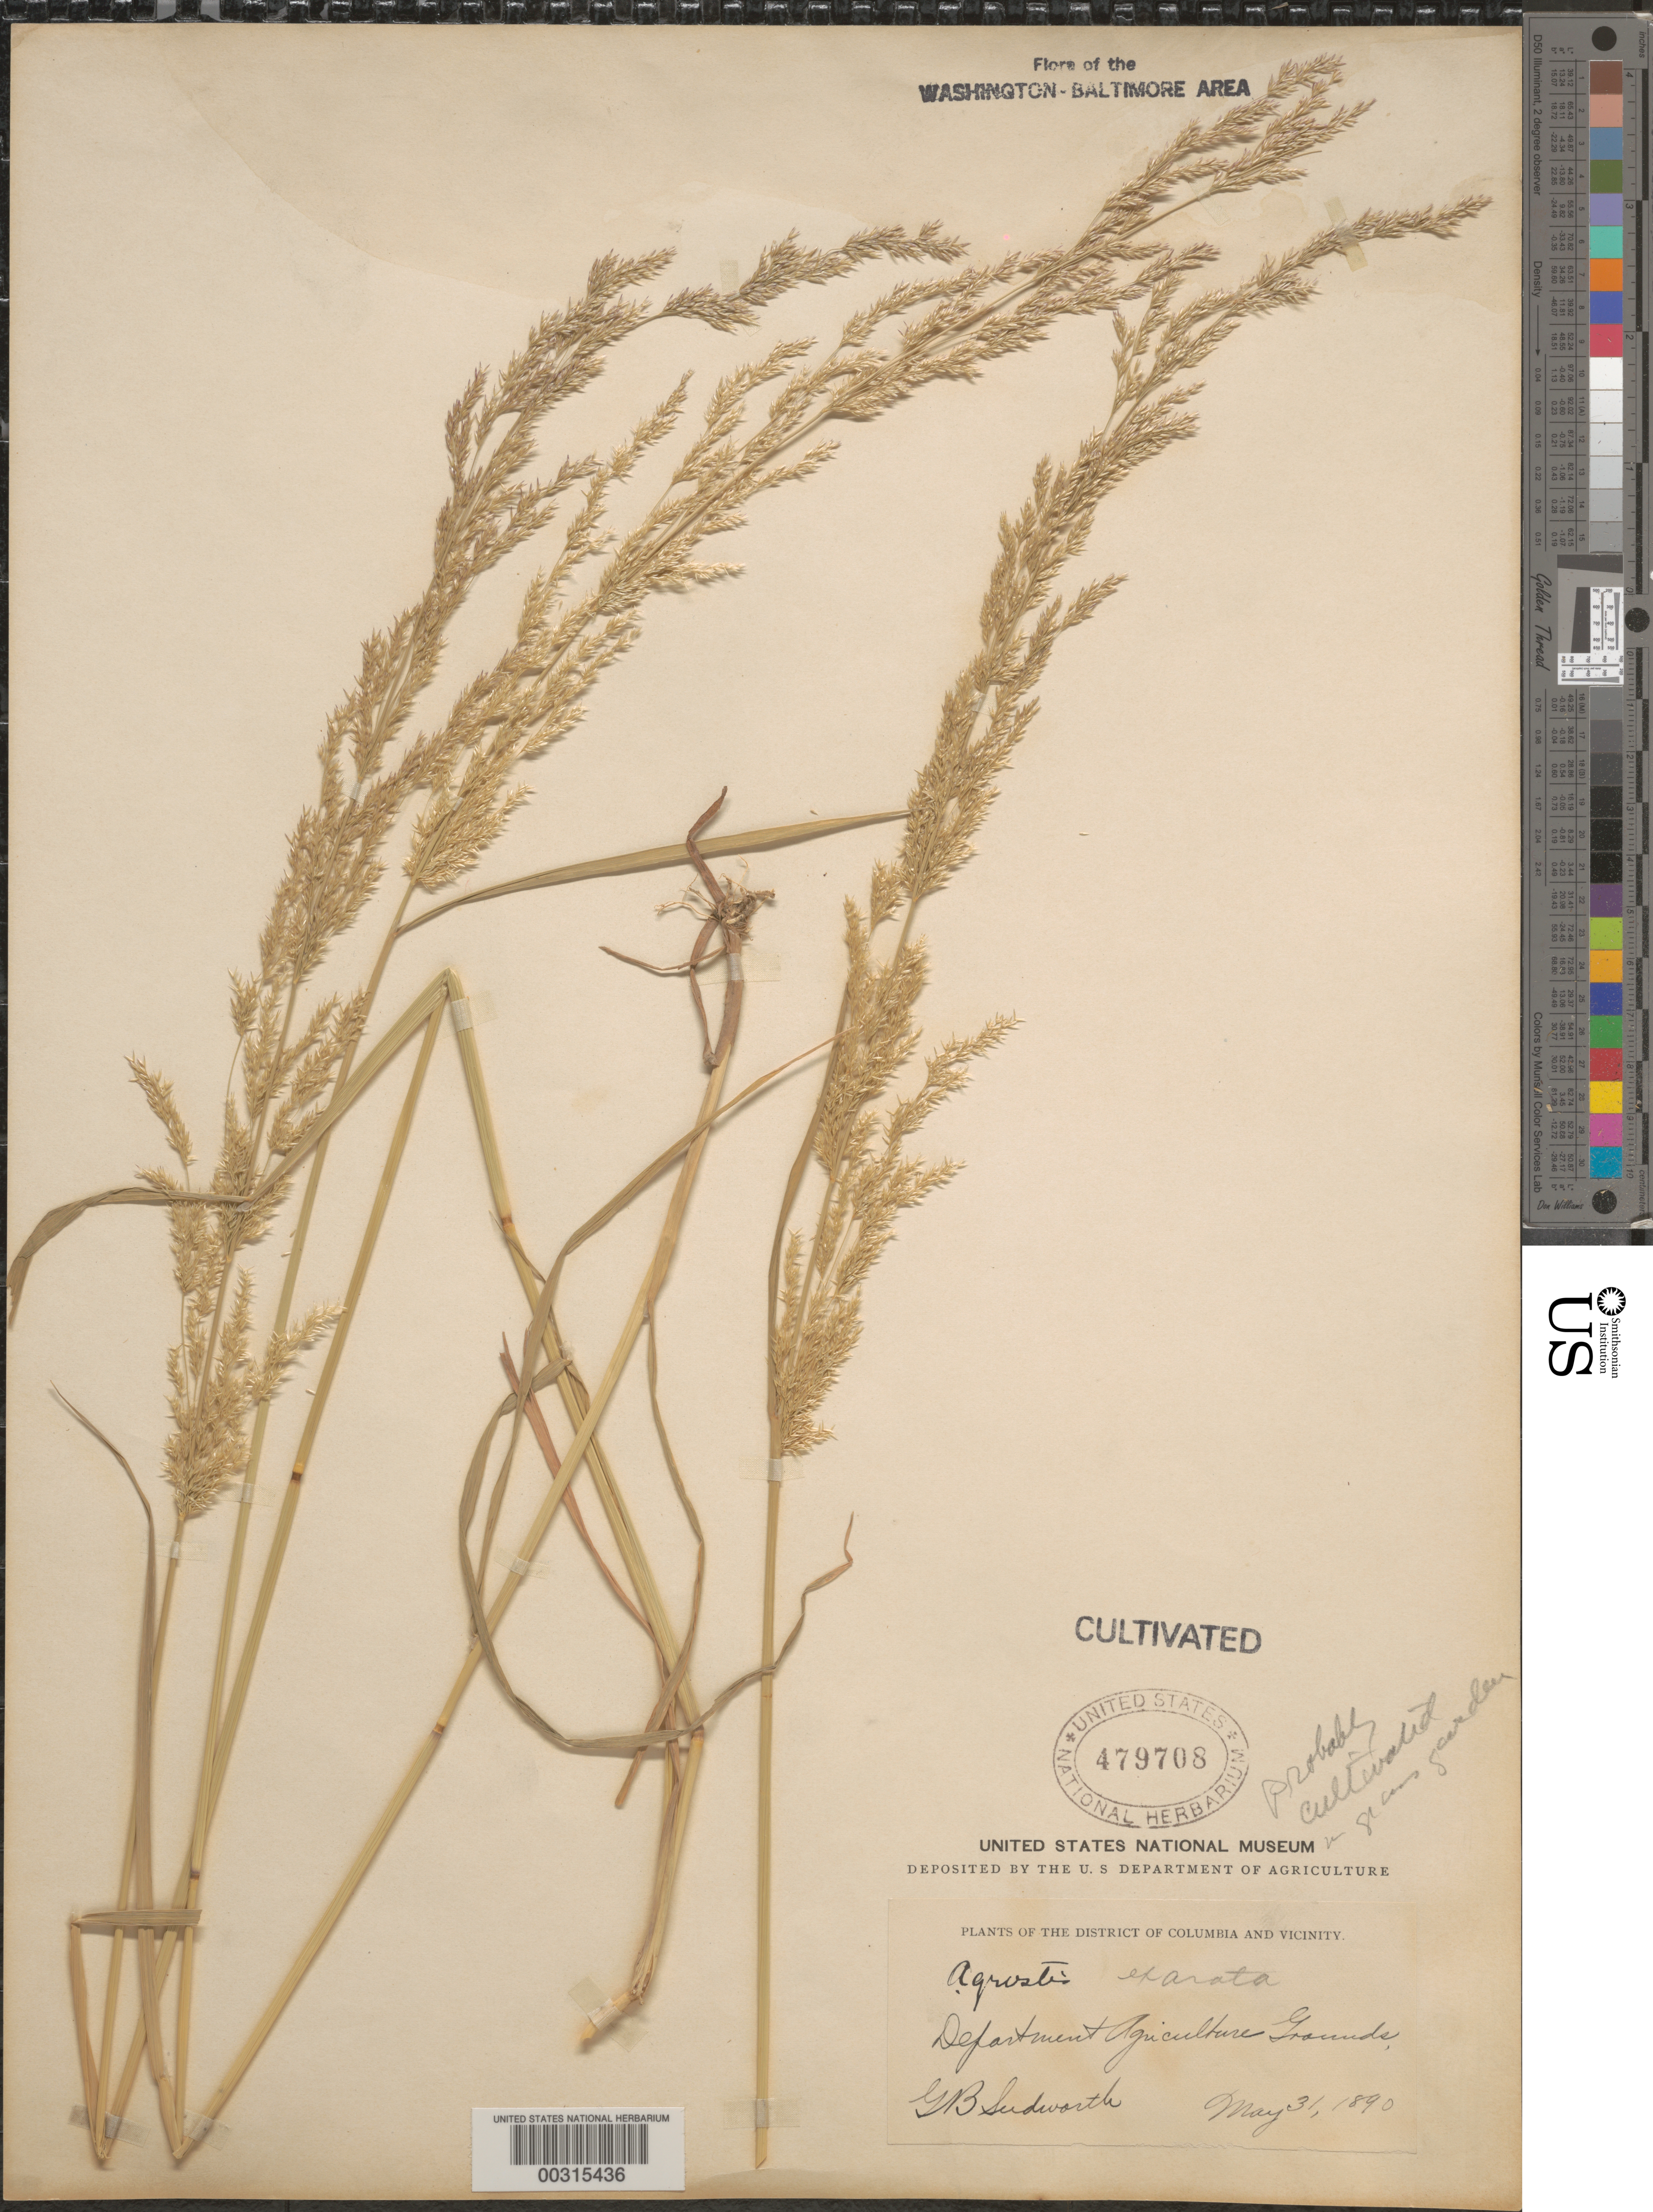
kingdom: Plantae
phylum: Tracheophyta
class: Liliopsida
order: Poales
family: Poaceae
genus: Agrostis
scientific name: Agrostis exarata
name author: Trin.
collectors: G. B. Sudworth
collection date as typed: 31 May 1890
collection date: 1890-05-31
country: United States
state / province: Maryland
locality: Agriculture grounds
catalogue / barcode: US 479708